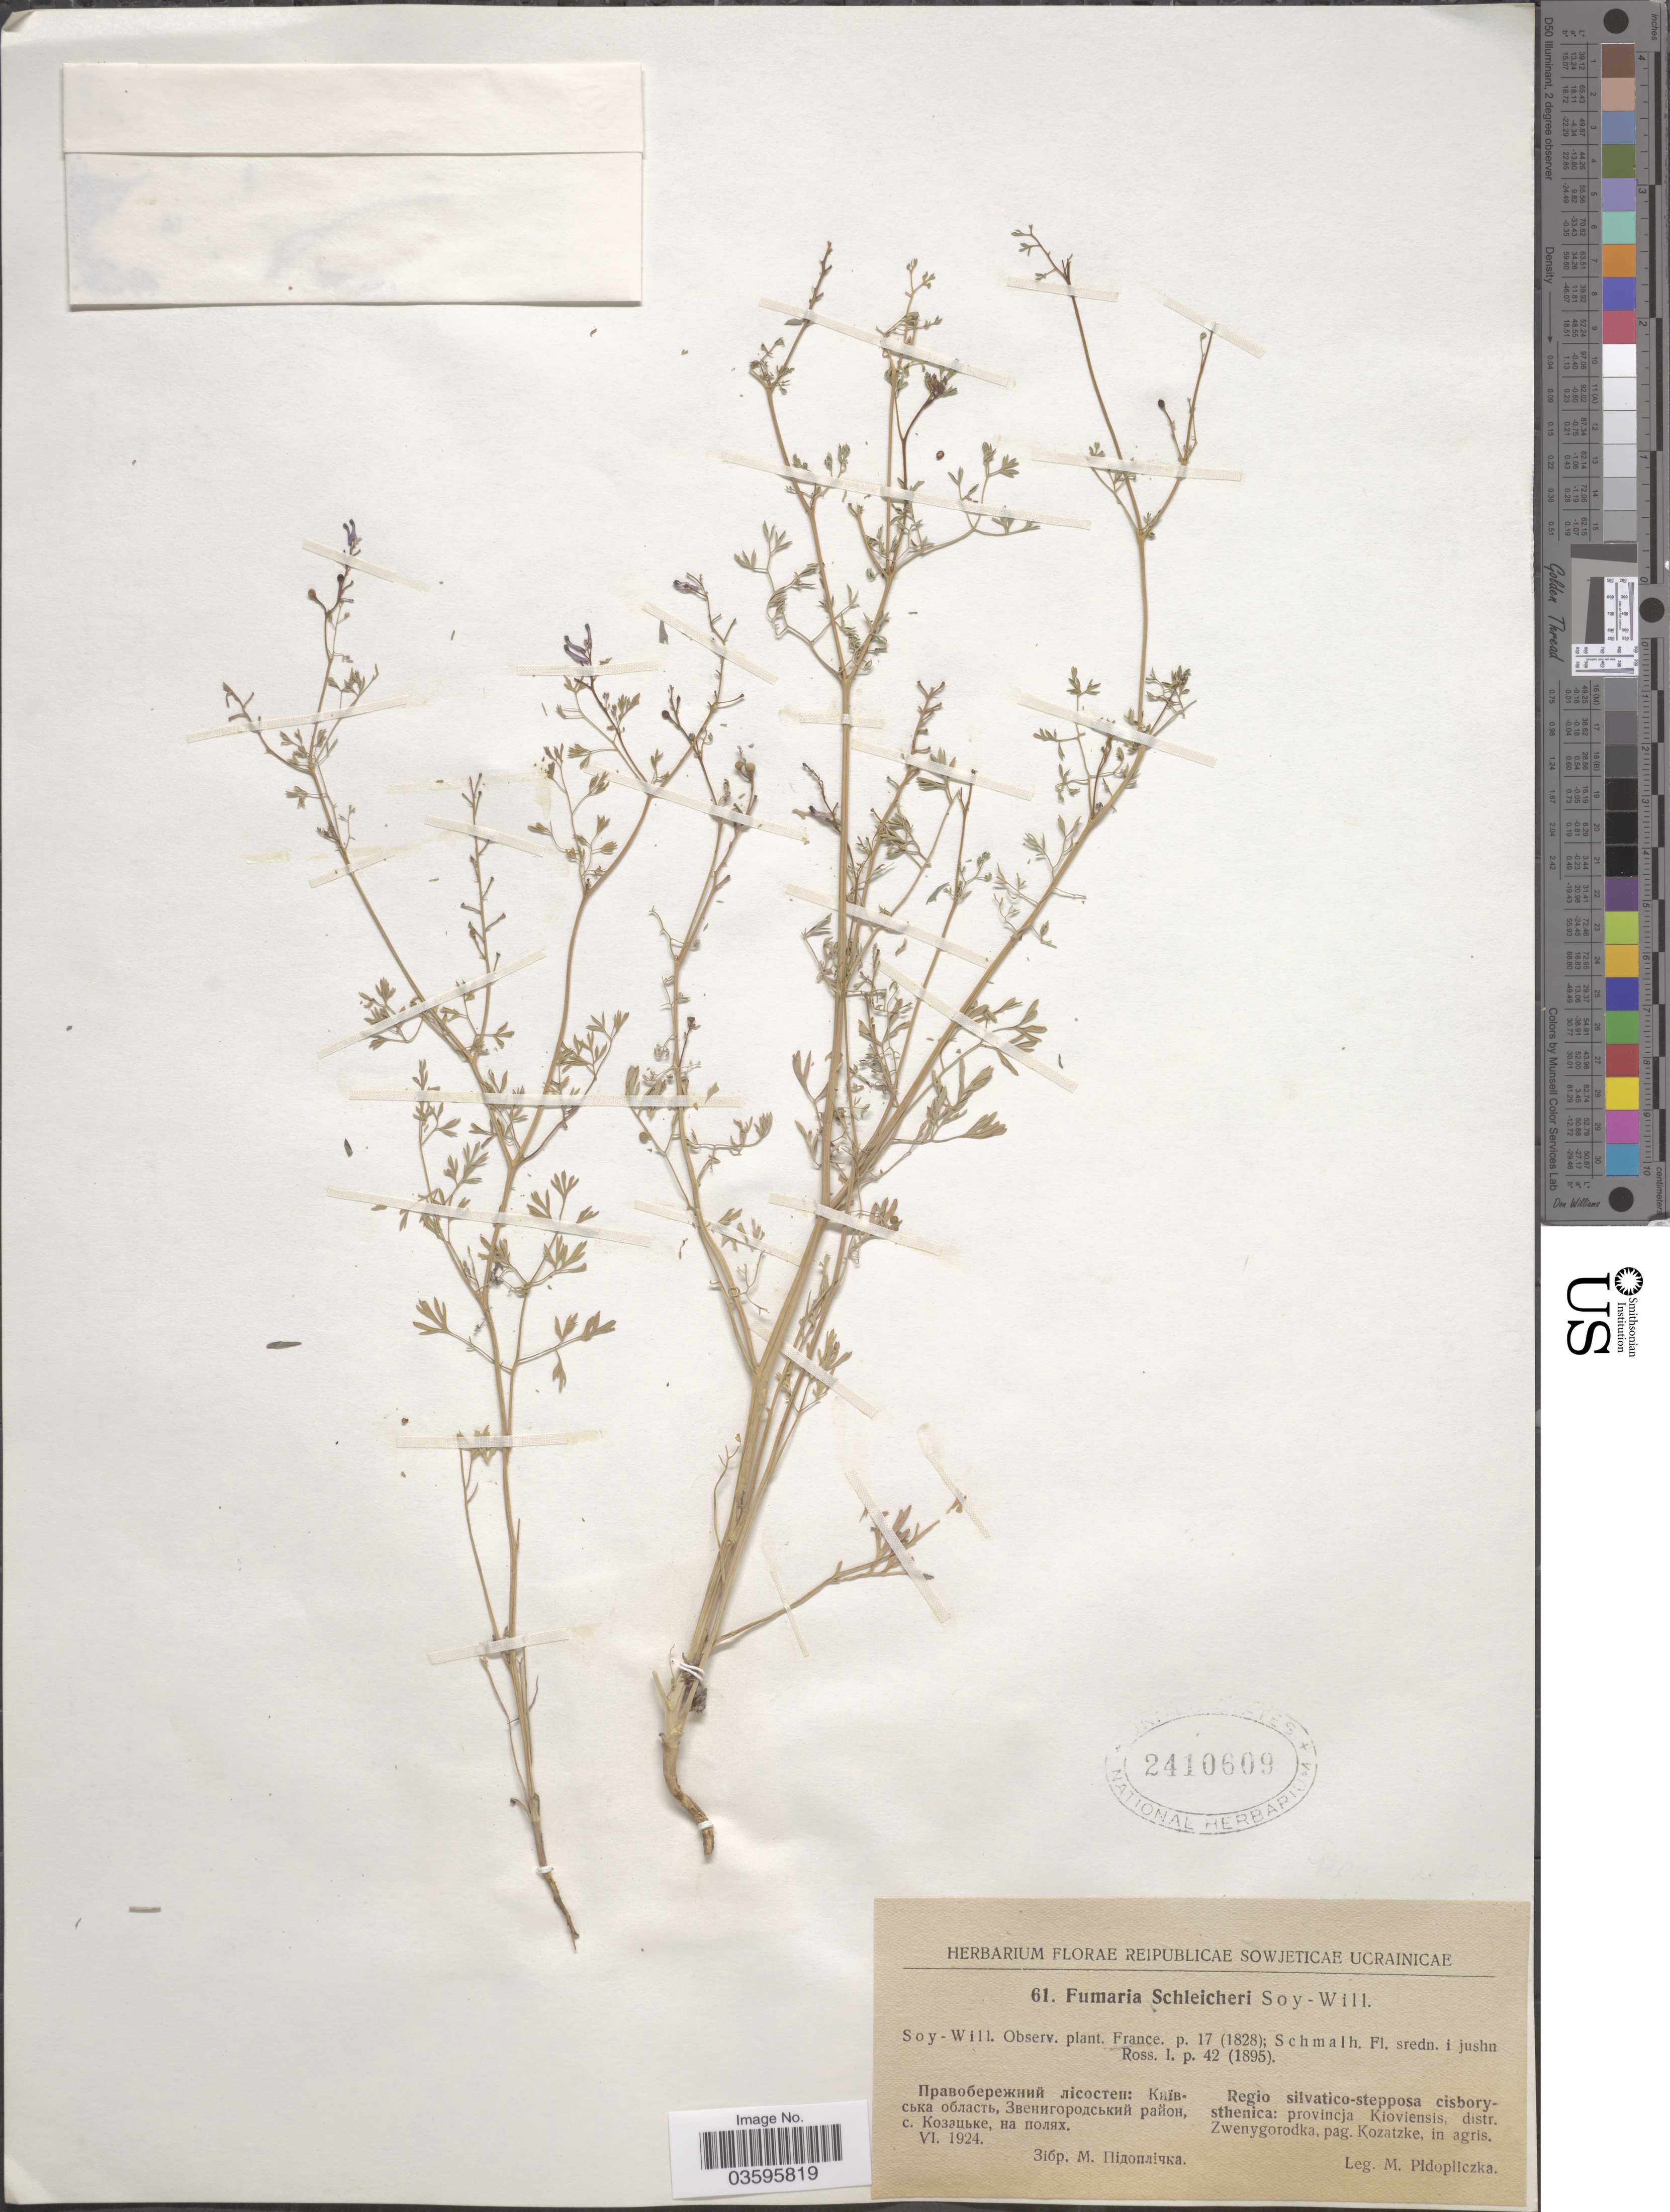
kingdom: Plantae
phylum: Tracheophyta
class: Magnoliopsida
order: Ranunculales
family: Papaveraceae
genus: Fumaria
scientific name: Fumaria schleicheri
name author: Soy.-Willem.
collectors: M. Pidopliczka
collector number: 61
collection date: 1924-06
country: Ukraine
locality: Regio silvatico-stepposa cisborysthenica: provincja Kioviensis, distr Zwenygorodka, pag. Kozatzke, in agris.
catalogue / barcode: US 2410609